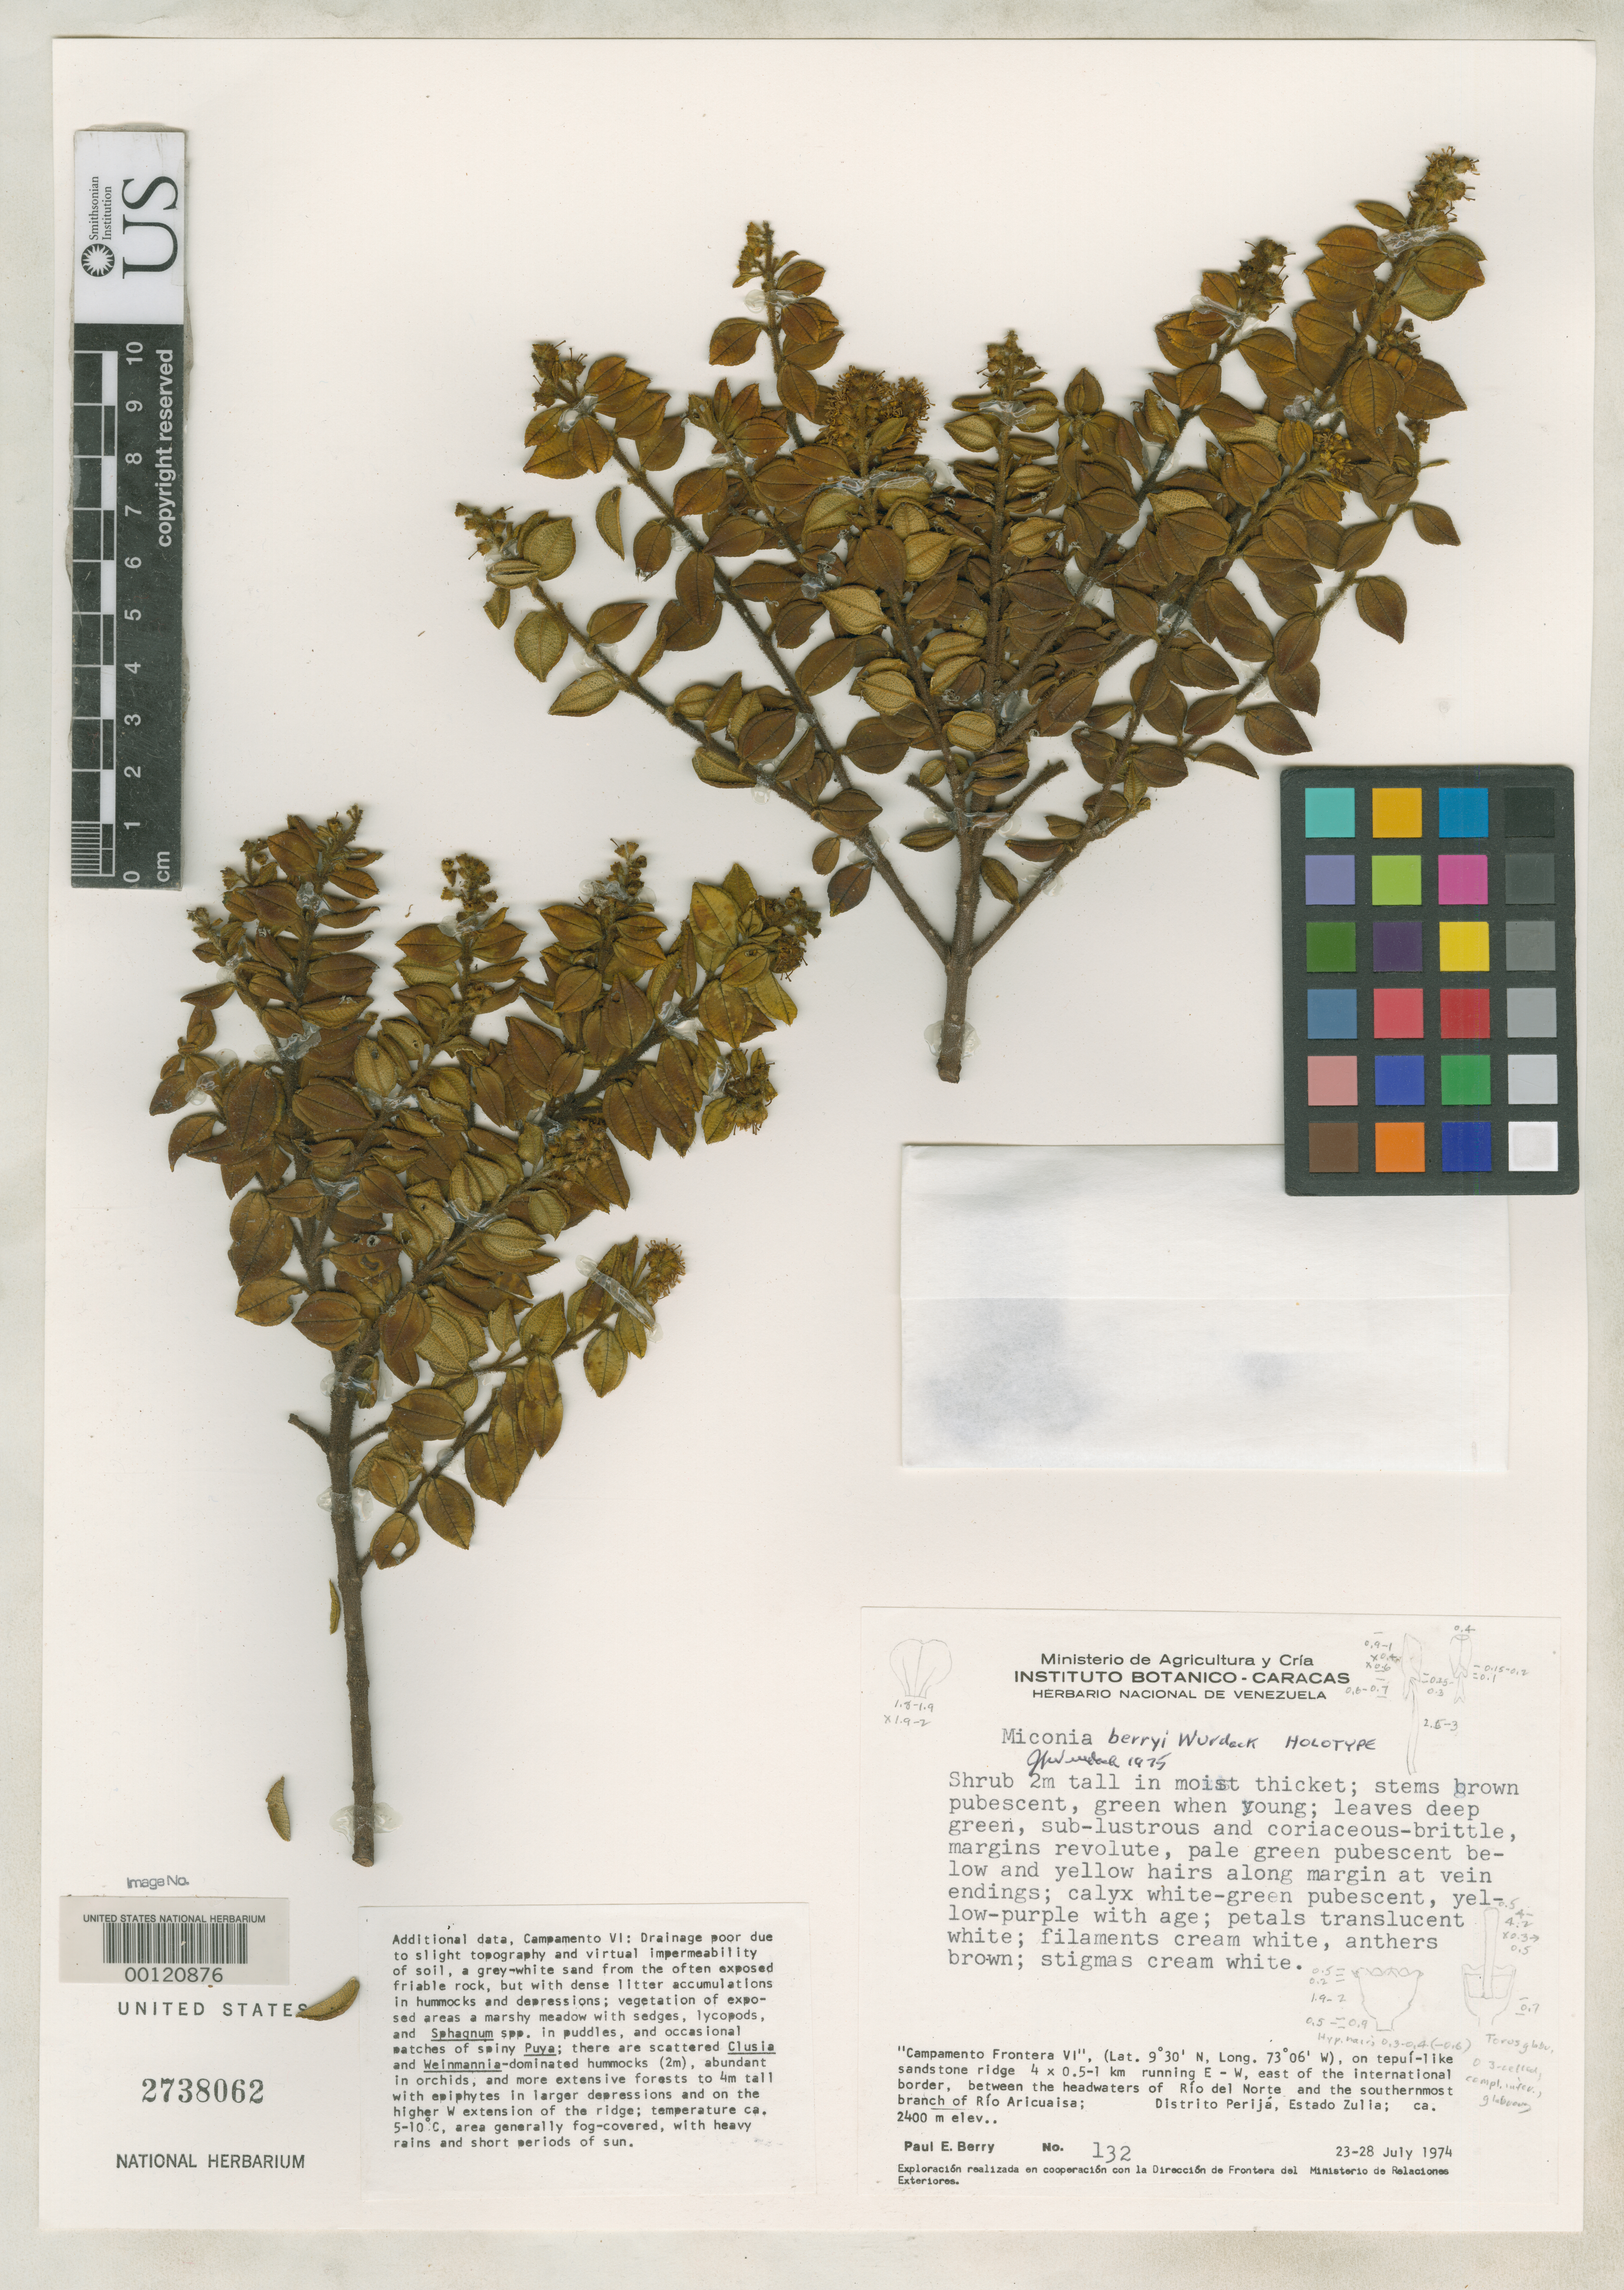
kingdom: Plantae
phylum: Tracheophyta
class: Magnoliopsida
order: Myrtales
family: Melastomataceae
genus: Miconia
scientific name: Miconia berryi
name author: Wurdack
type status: Holotype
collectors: P. E. Berry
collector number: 132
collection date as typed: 23 Jul 1974 to 28 Jul 1974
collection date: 1974-07-23/1974-07-28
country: Venezuela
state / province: Zulia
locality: Sierra Perija.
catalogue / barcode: US 2738062